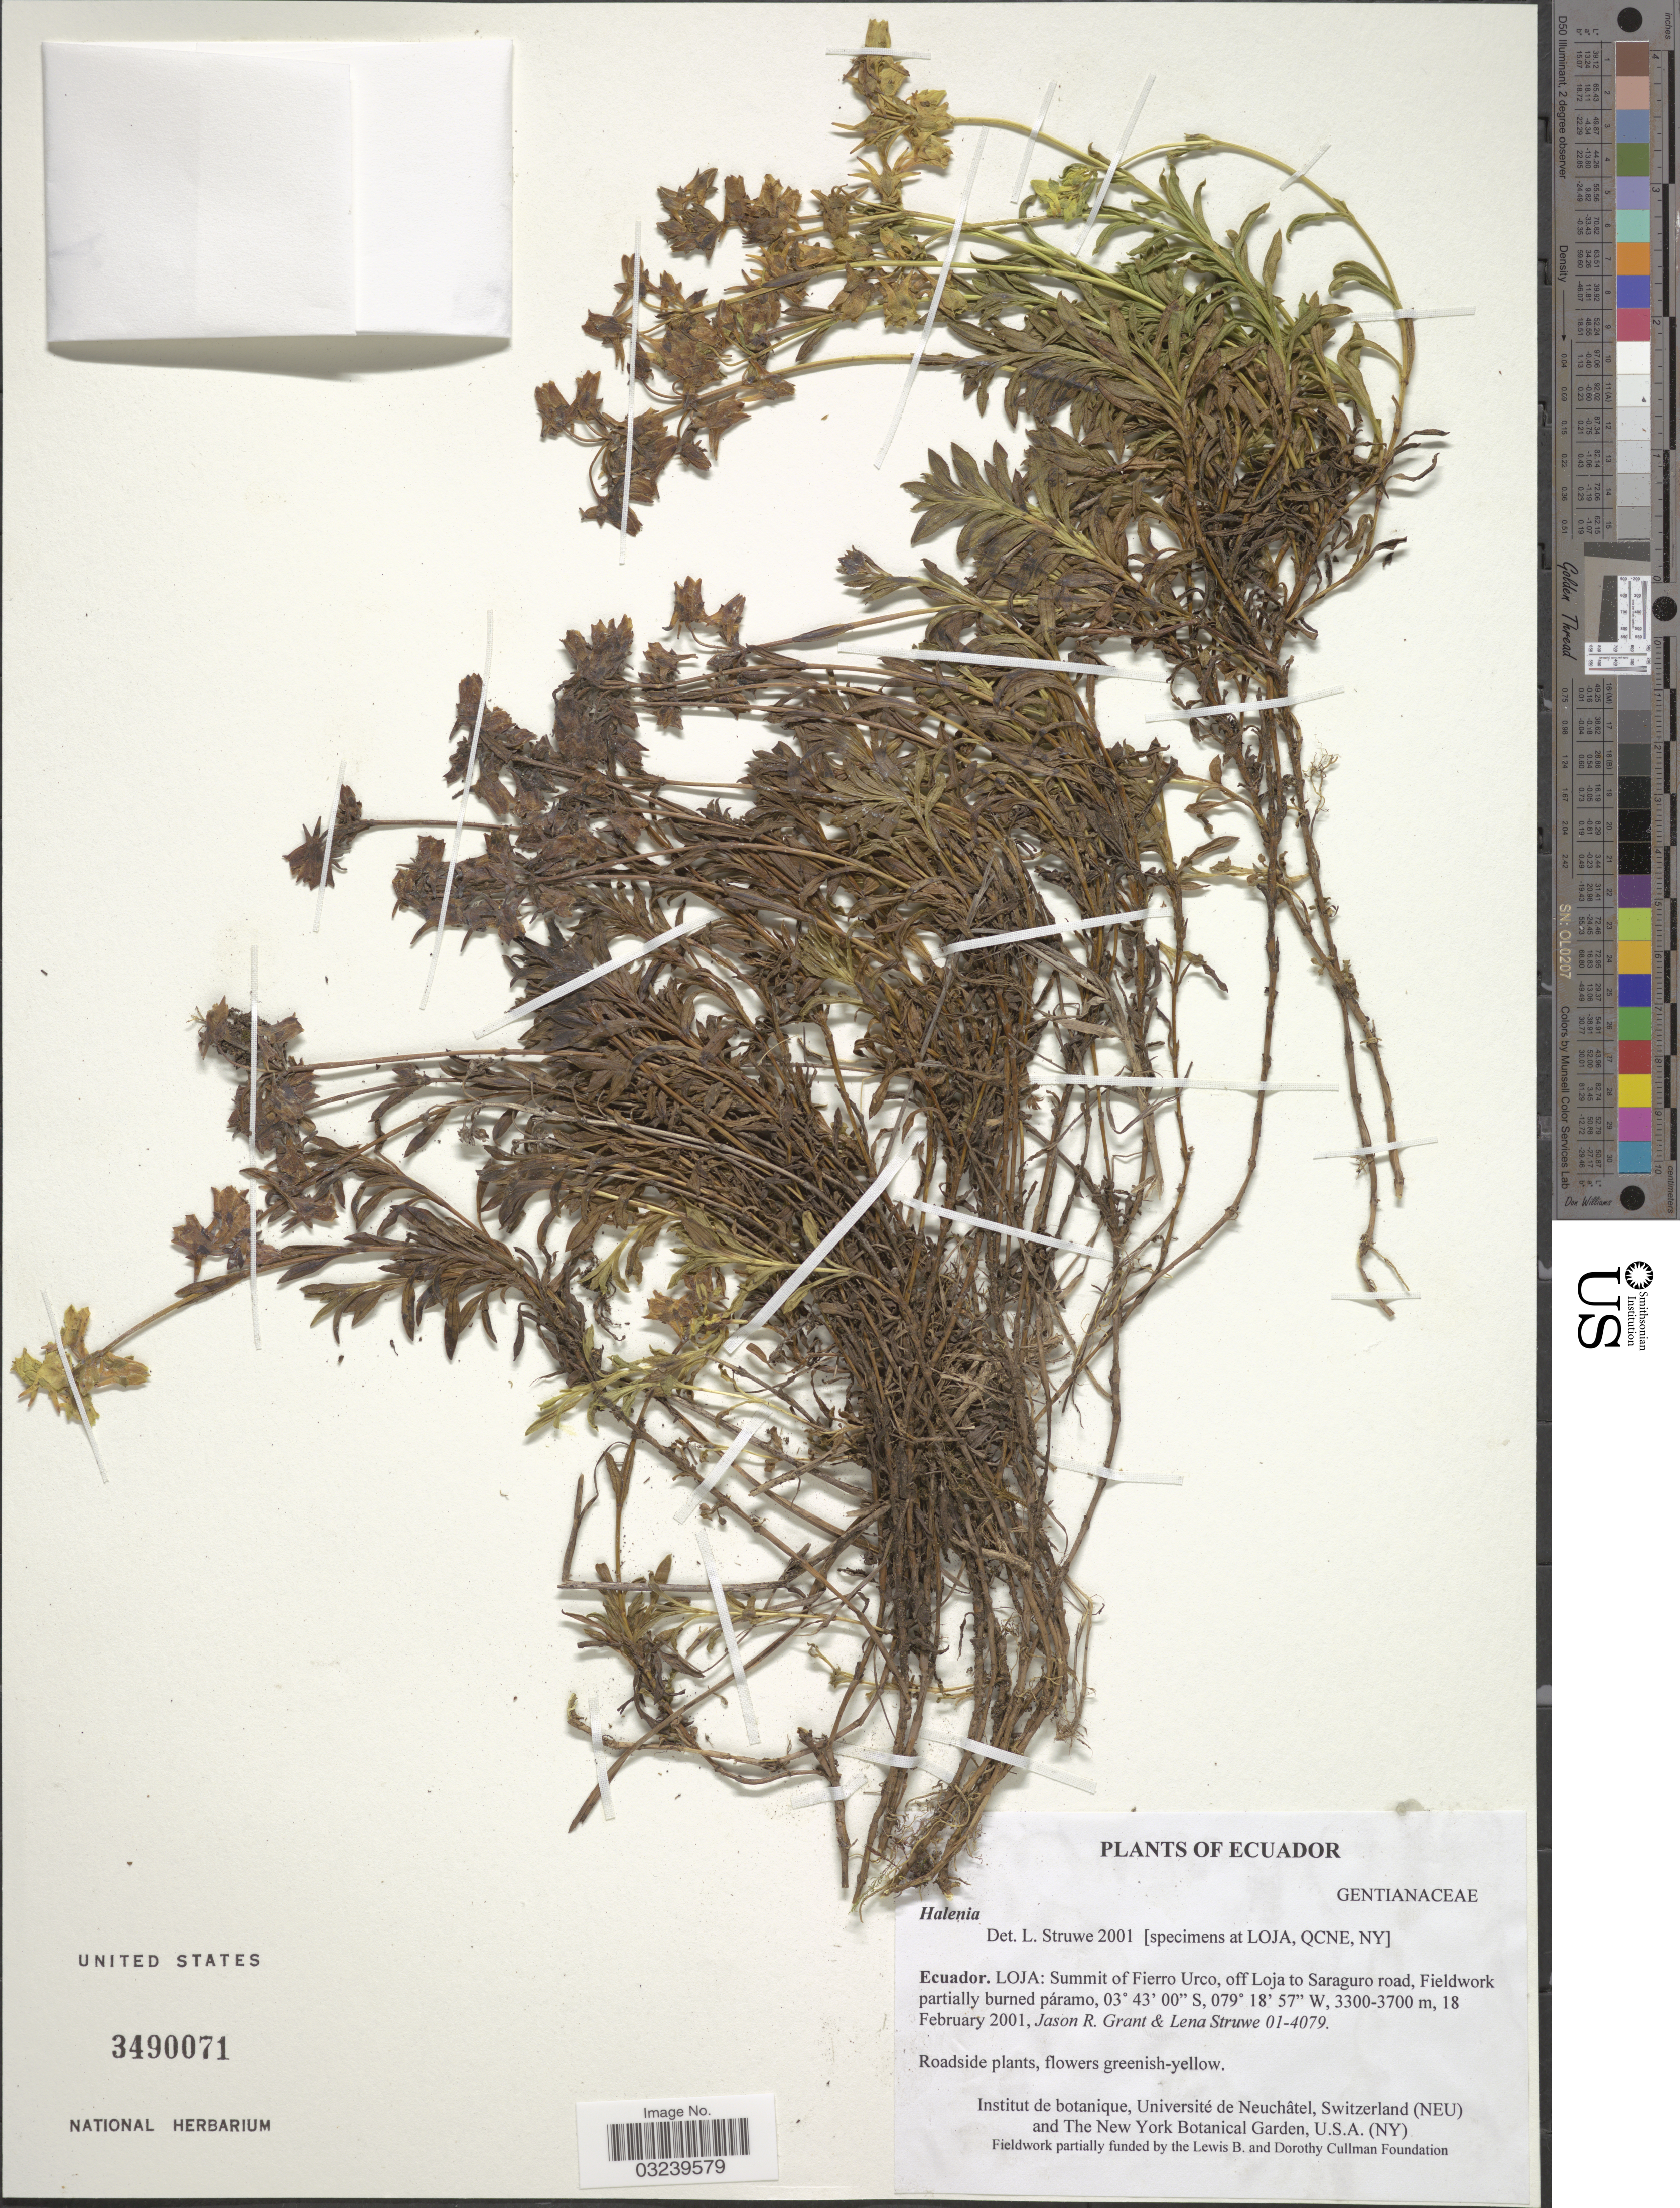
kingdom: Plantae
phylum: Tracheophyta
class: Magnoliopsida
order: Gentianales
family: Gentianaceae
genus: Halenia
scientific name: Halenia sp.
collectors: J. Grant & L. Struwe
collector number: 01-4079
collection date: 2001-02-18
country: Ecuador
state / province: Loja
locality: Summit of Fierro Urco, off to Saraguro road, Fieldwork partially burned páramo.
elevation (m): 3300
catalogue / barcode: US 3490071